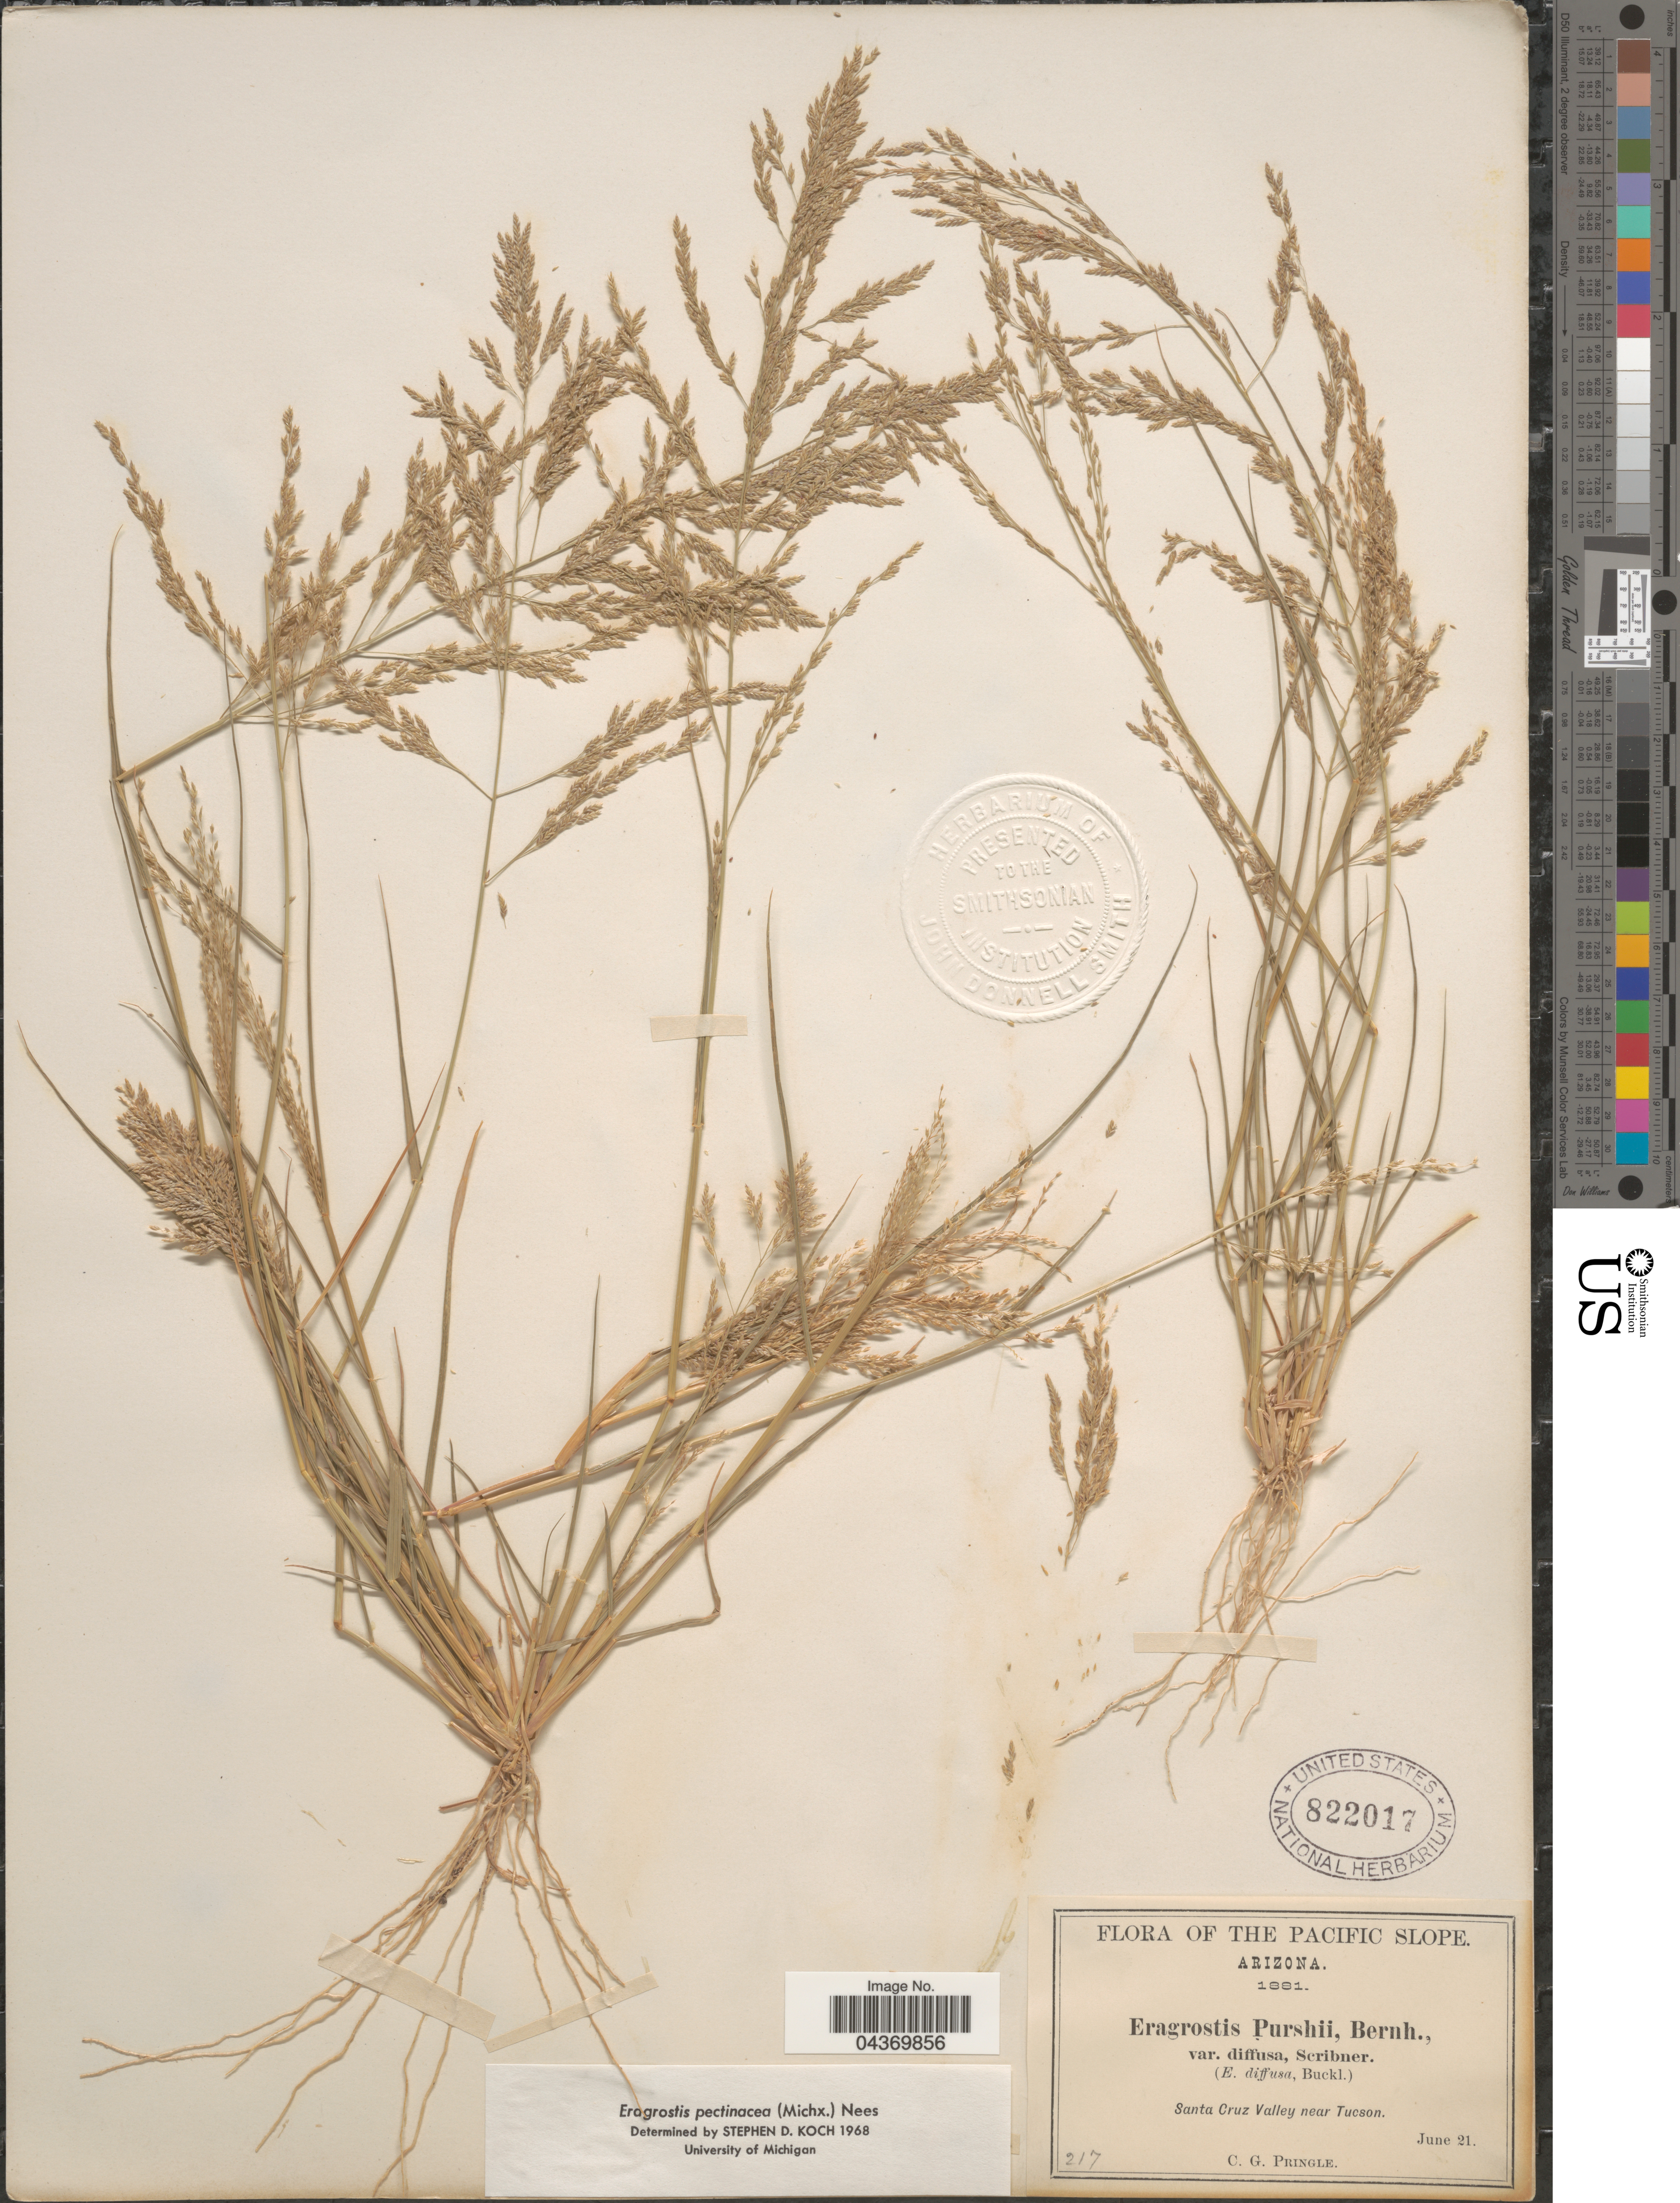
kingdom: Plantae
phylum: Tracheophyta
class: Liliopsida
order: Poales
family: Poaceae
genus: Eragrostis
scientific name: Eragrostis pectinacea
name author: (Michx.) Nees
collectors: C. G. Pringle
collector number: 217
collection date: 1881-06-21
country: United States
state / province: Arizona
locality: The Pacific Slope. Santa Cruz Valley near Tucson.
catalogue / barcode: US 822017